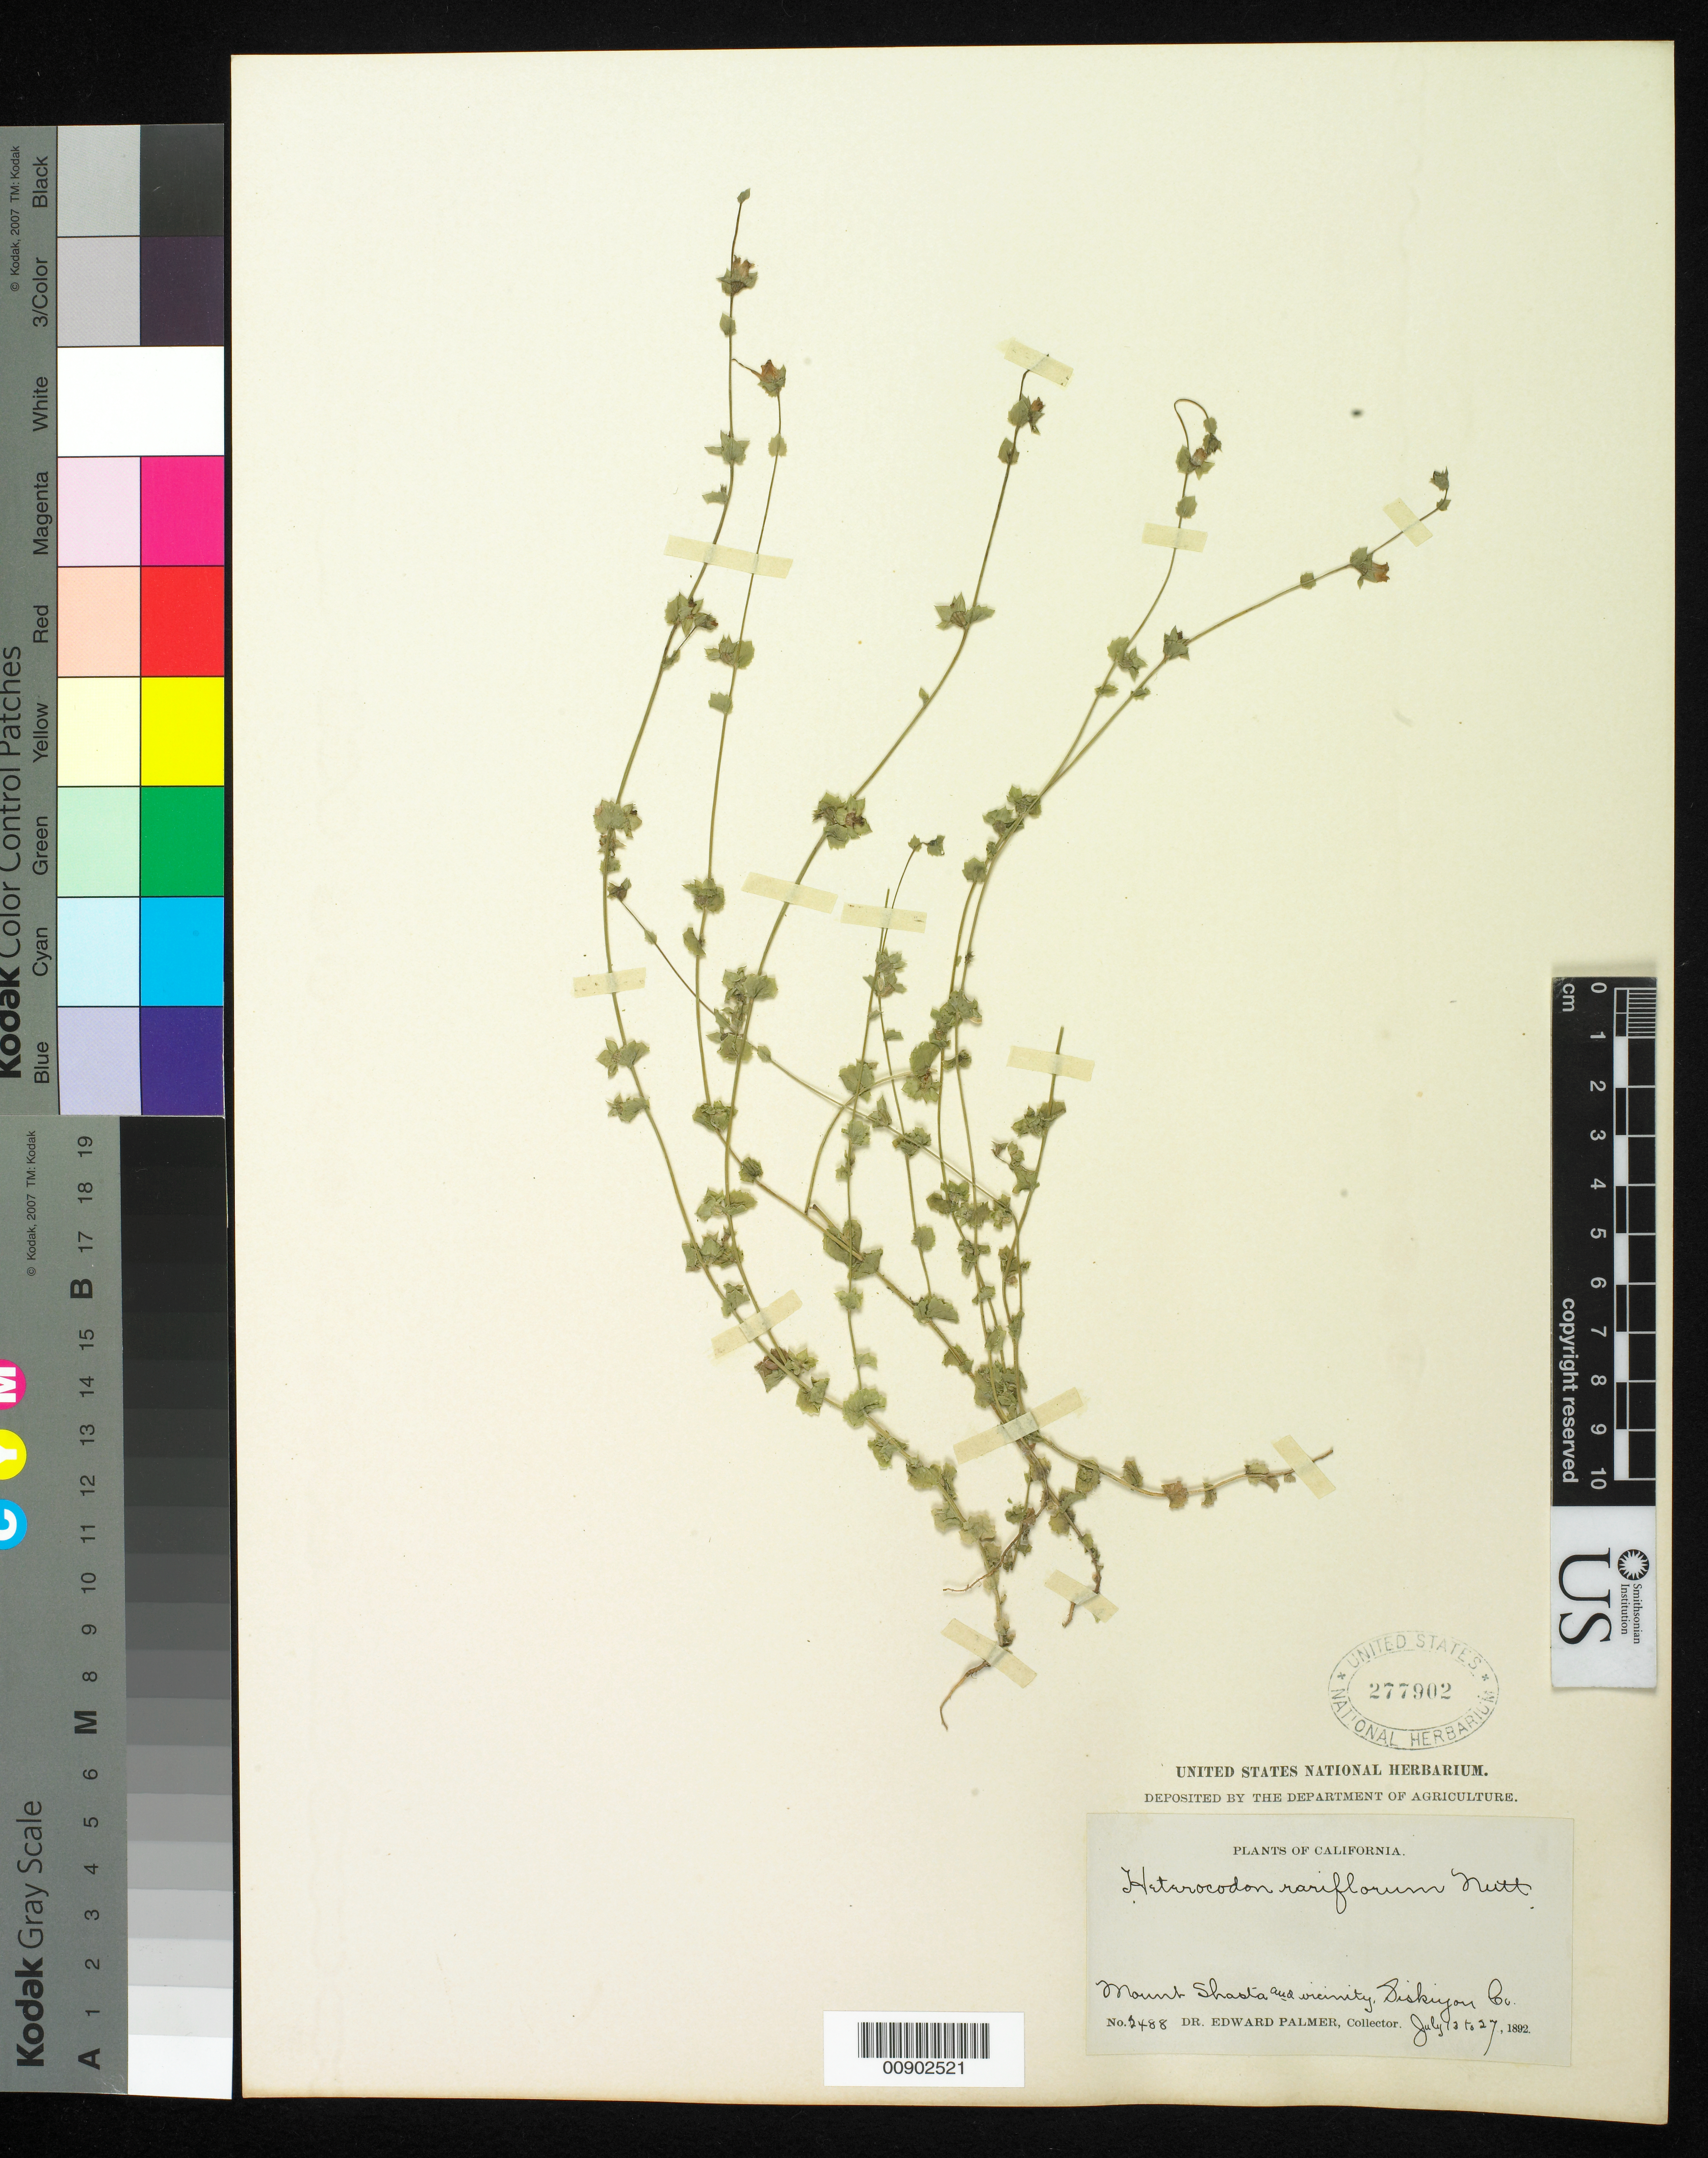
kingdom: Plantae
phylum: Tracheophyta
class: Magnoliopsida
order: Asterales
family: Campanulaceae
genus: Heterocodon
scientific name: Heterocodon rariflorum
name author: Nutt.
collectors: E. Palmer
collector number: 2488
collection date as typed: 13 Jul 1892 to 27 Jul 1892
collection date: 1892-07-13/1892-07-27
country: United States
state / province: California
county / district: Siskiyou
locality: Mount Shasta and vicinity, Siskiyou County, California.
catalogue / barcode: US 277902